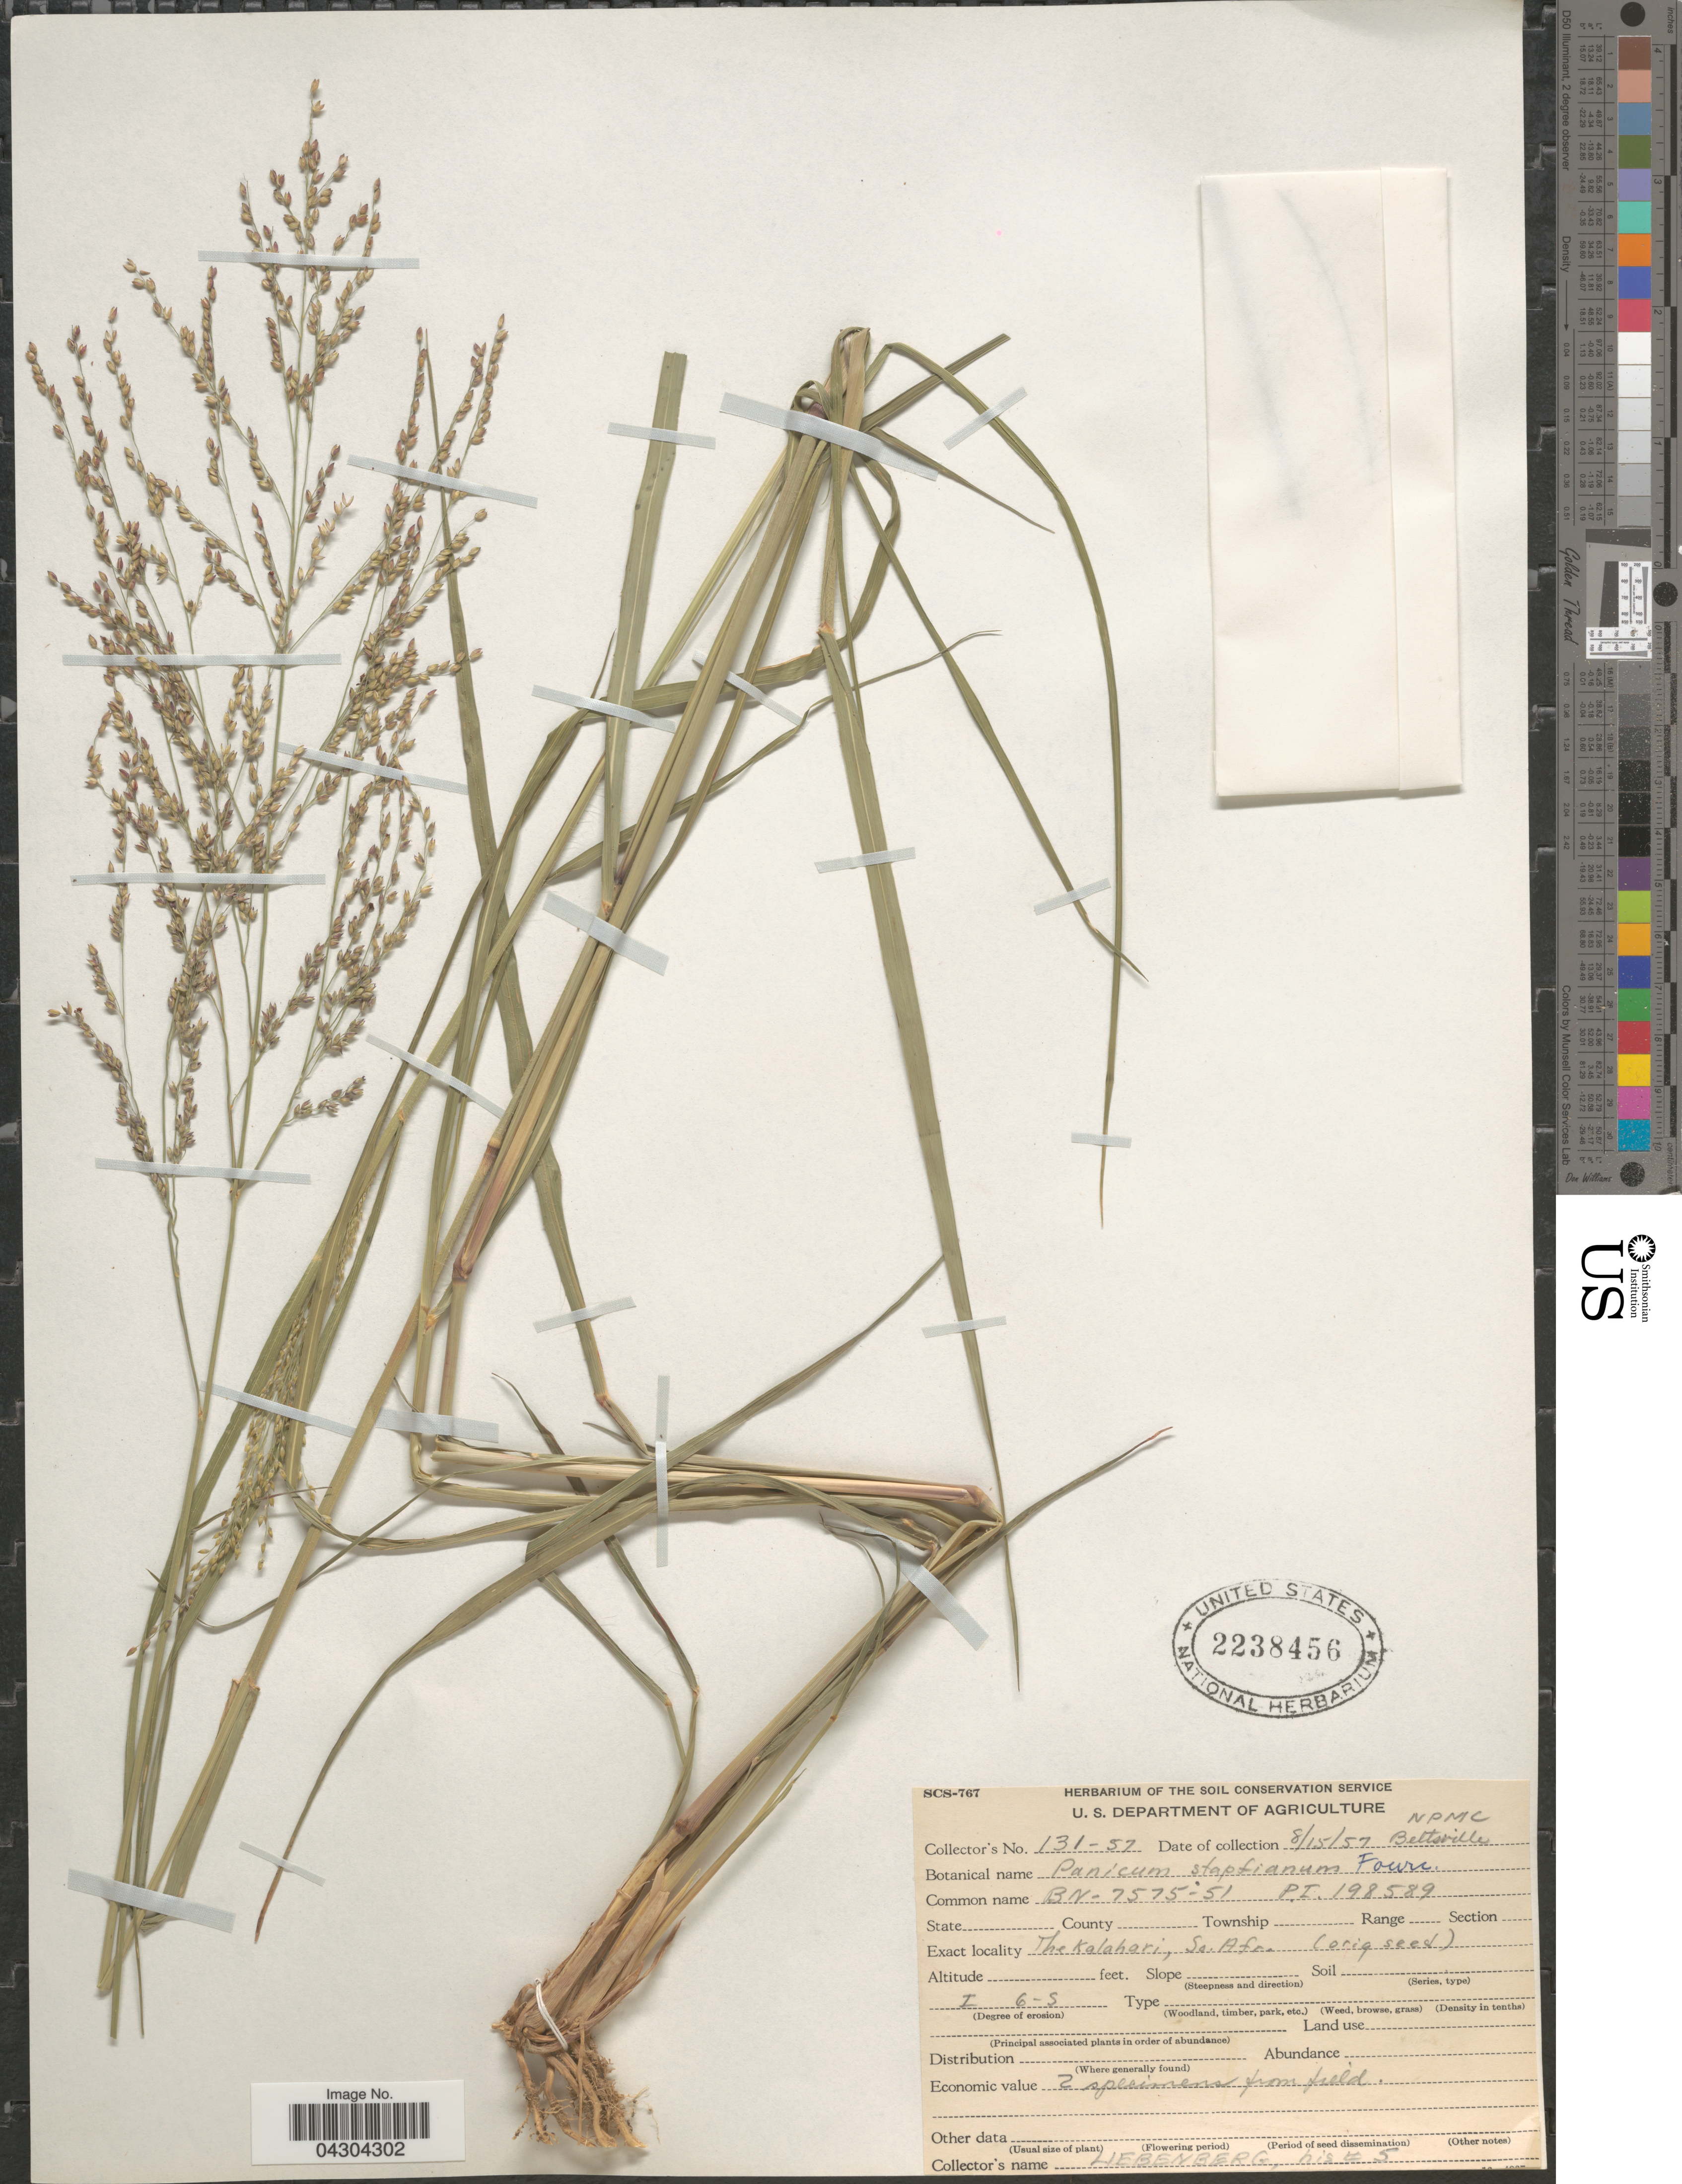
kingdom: Plantae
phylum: Tracheophyta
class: Liliopsida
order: Poales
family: Poaceae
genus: Panicum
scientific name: Panicum stapfianum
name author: Fourc.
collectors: -. Liebenberg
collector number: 5/131-57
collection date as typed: Transcribed d/m/y: 15/8/57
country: United States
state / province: Maryland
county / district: Prince George's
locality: NPMC [unsure placement] Beltsville.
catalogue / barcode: US 2238456